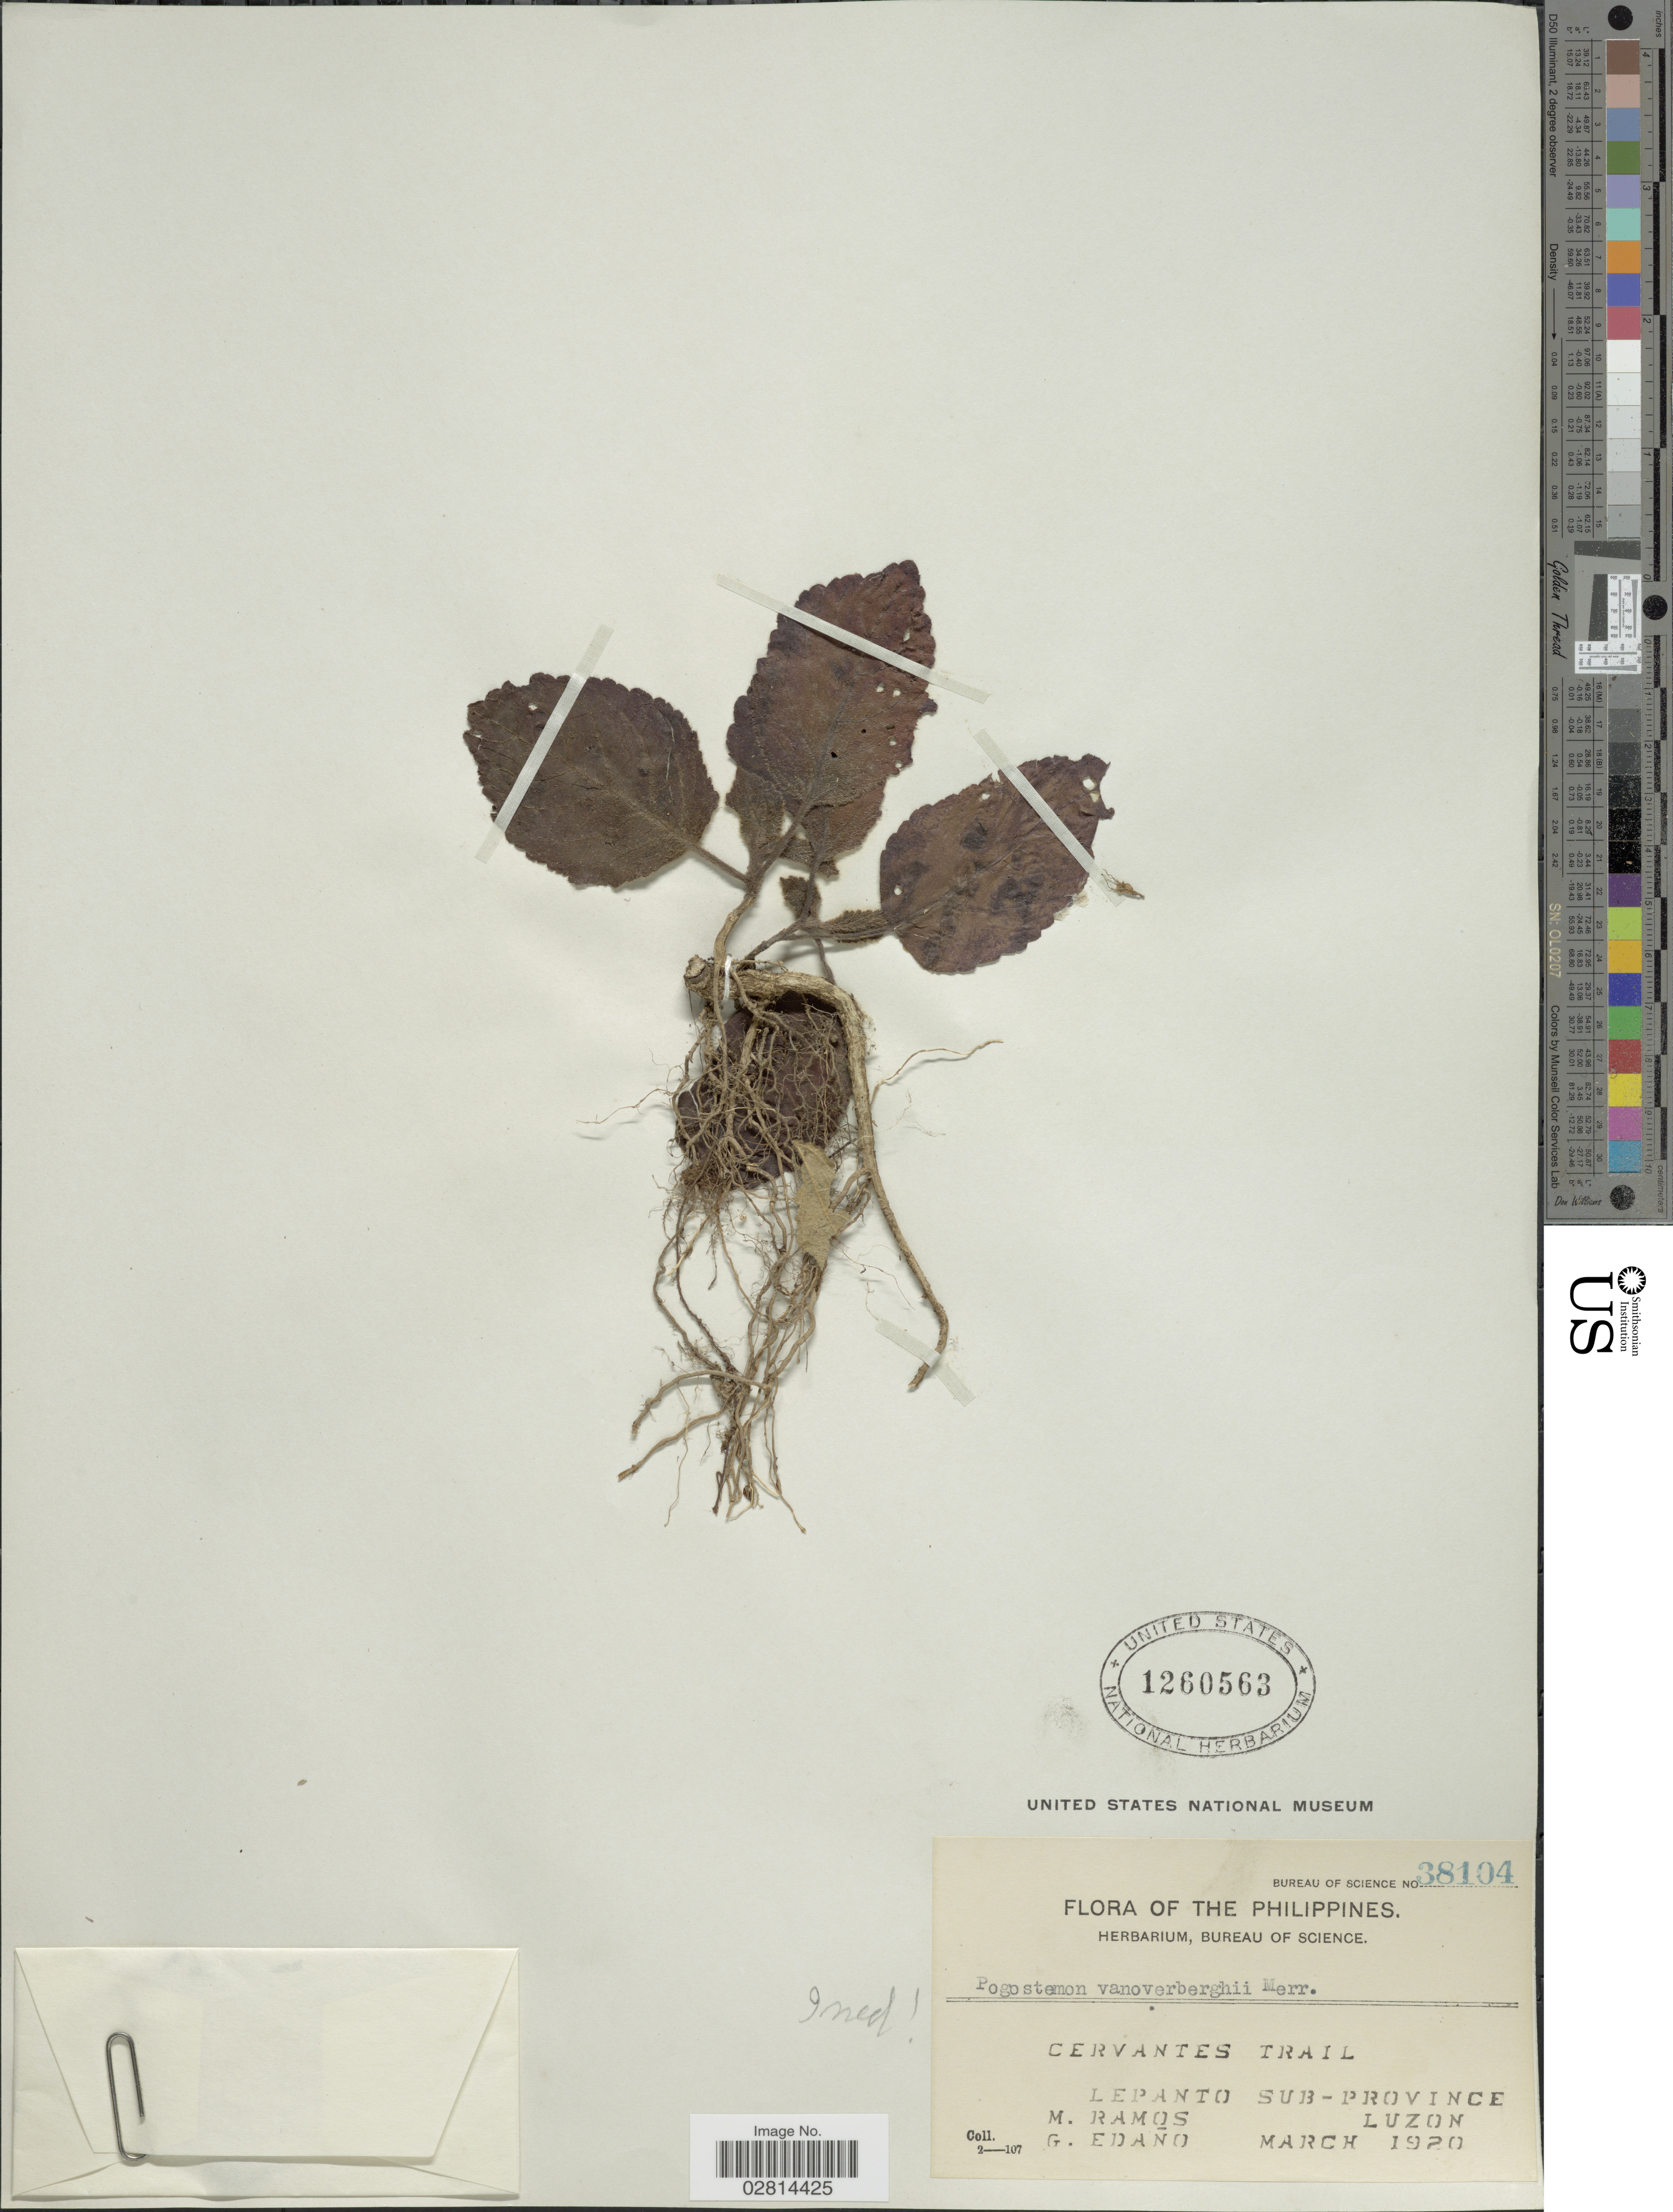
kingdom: Plantae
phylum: Tracheophyta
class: Magnoliopsida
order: Lamiales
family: Lamiaceae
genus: Pogostemon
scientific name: Pogostemon sp.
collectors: M. Ramos & G. Edaño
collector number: Bureau of Science 38104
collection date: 1920-03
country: Philippines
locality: Cervantes Trail. Lepanto Sub-Province. Luzon.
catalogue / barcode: US 1260563